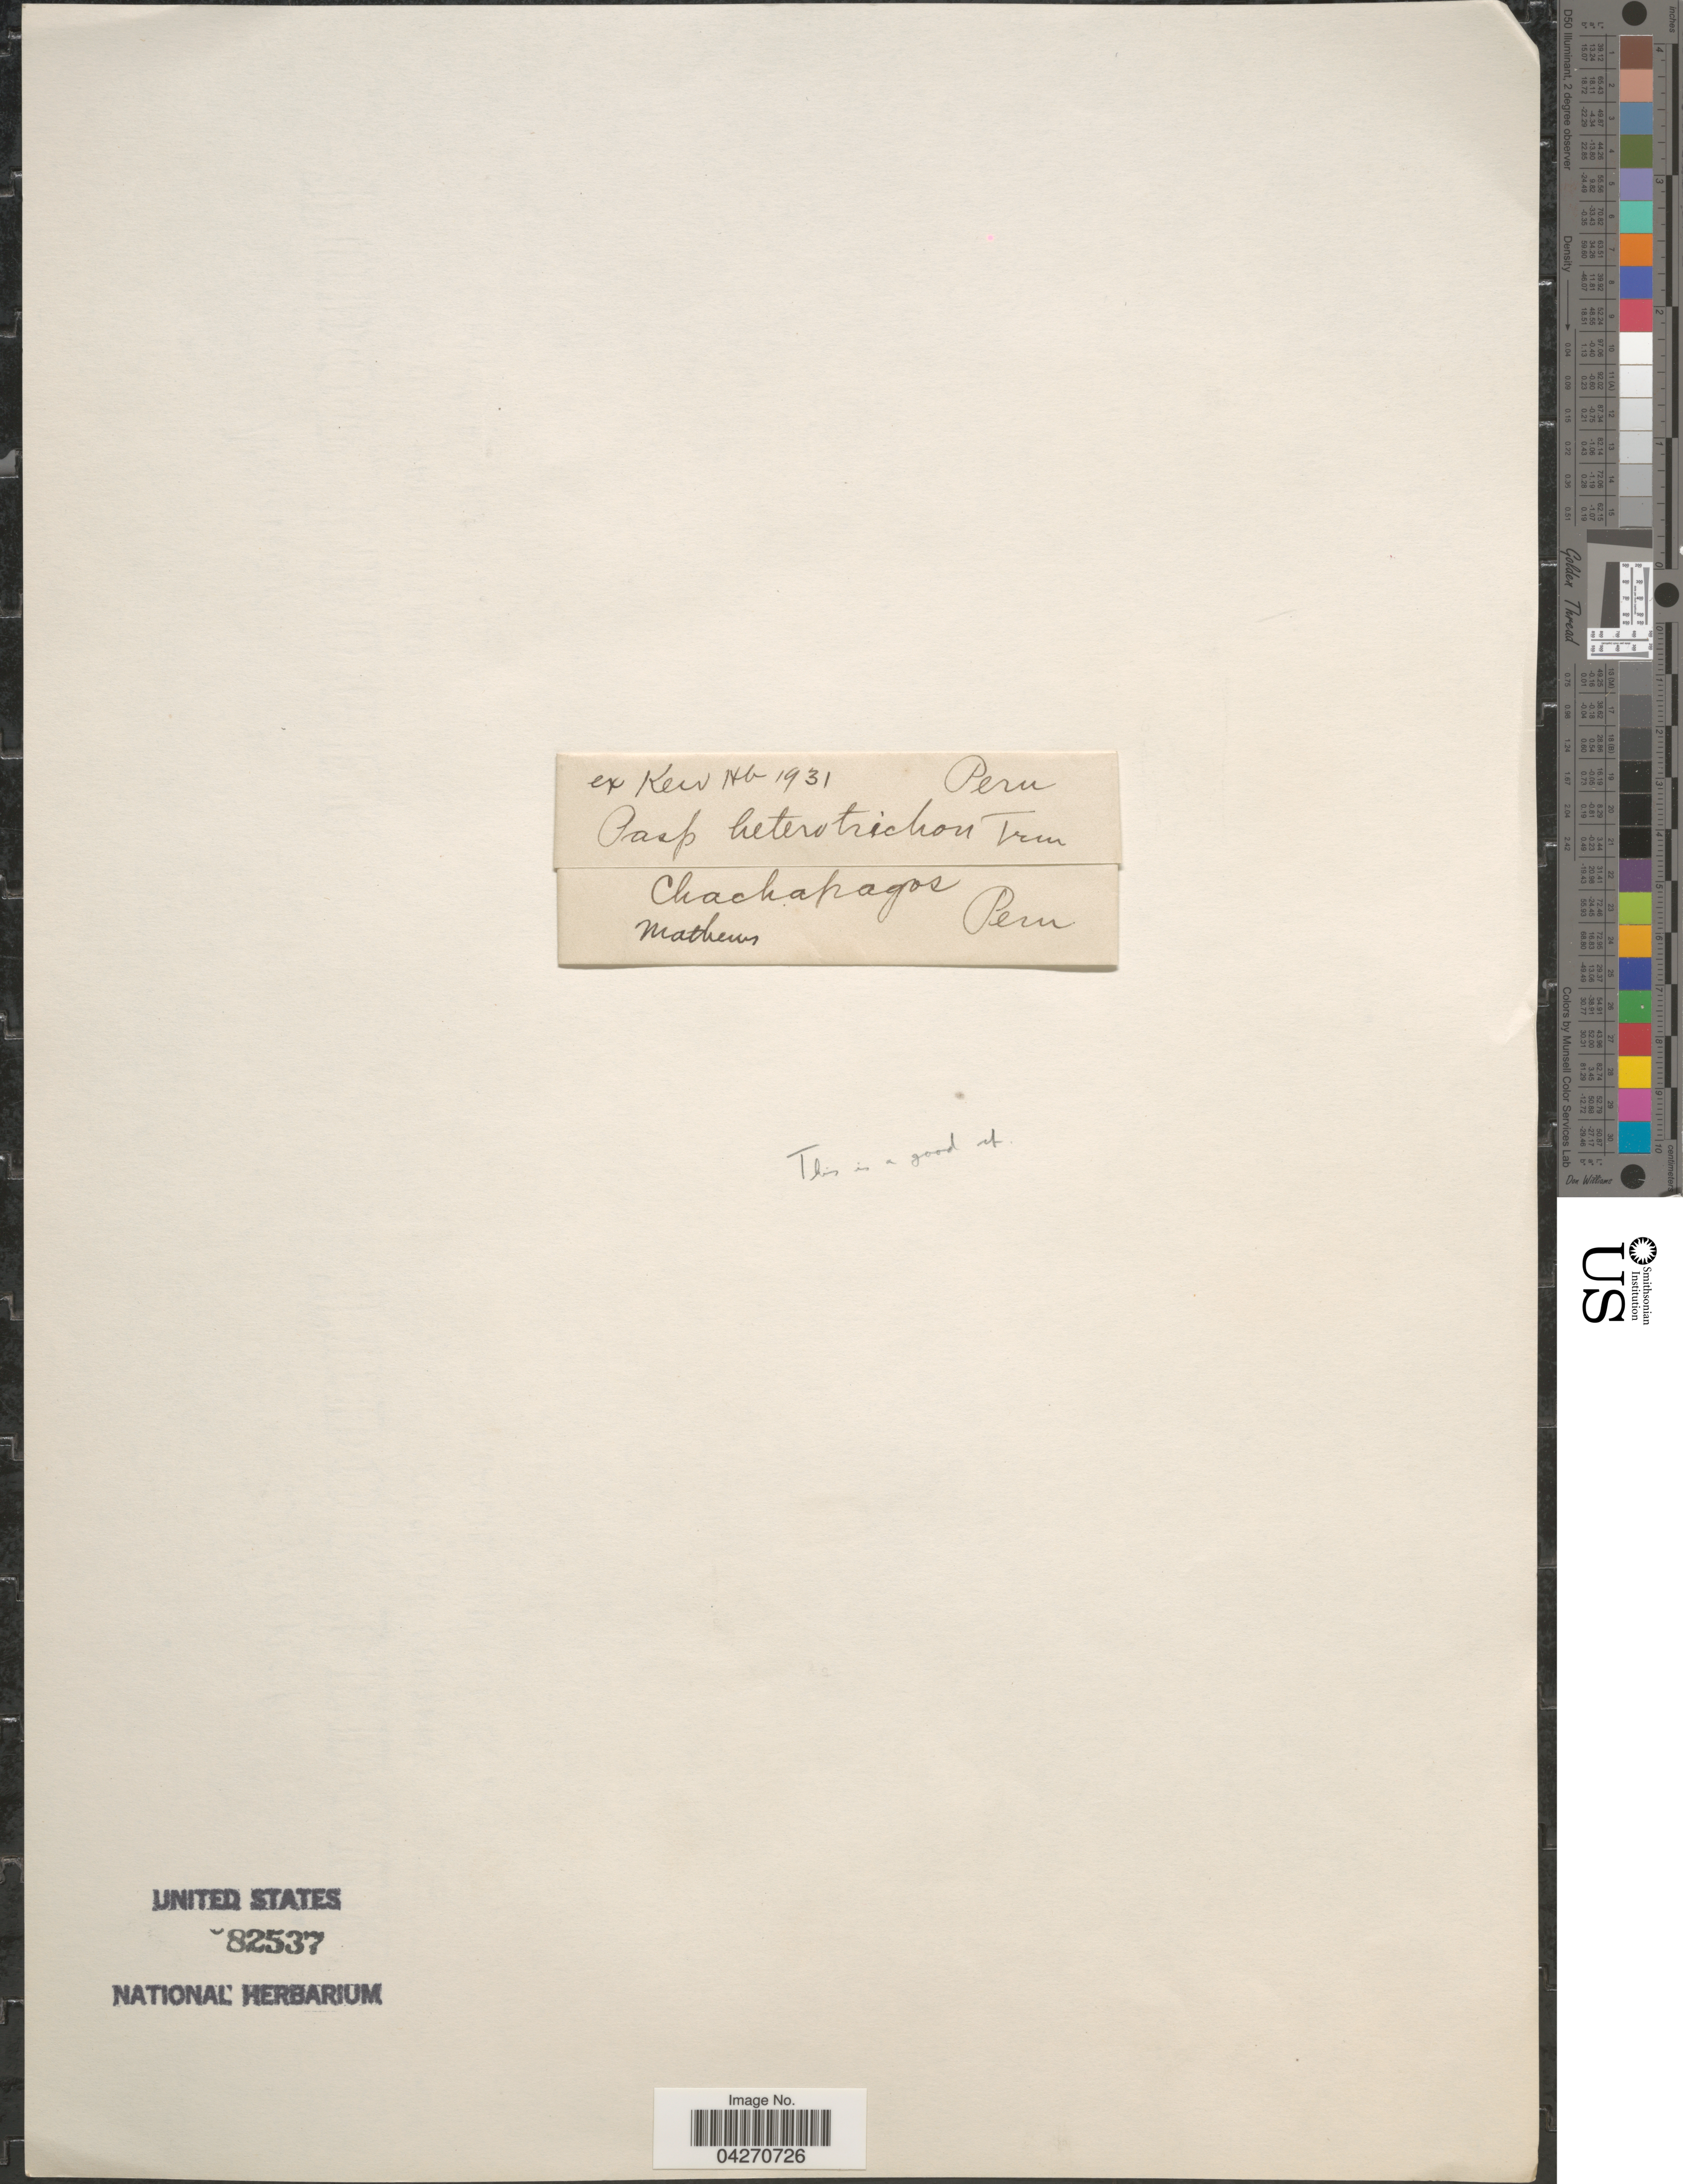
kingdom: Plantae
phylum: Tracheophyta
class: Liliopsida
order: Poales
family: Poaceae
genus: Paspalum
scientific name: Paspalum hererotrichon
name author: Trin.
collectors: Matheus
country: Peru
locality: Chachapagos.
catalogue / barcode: US 82537